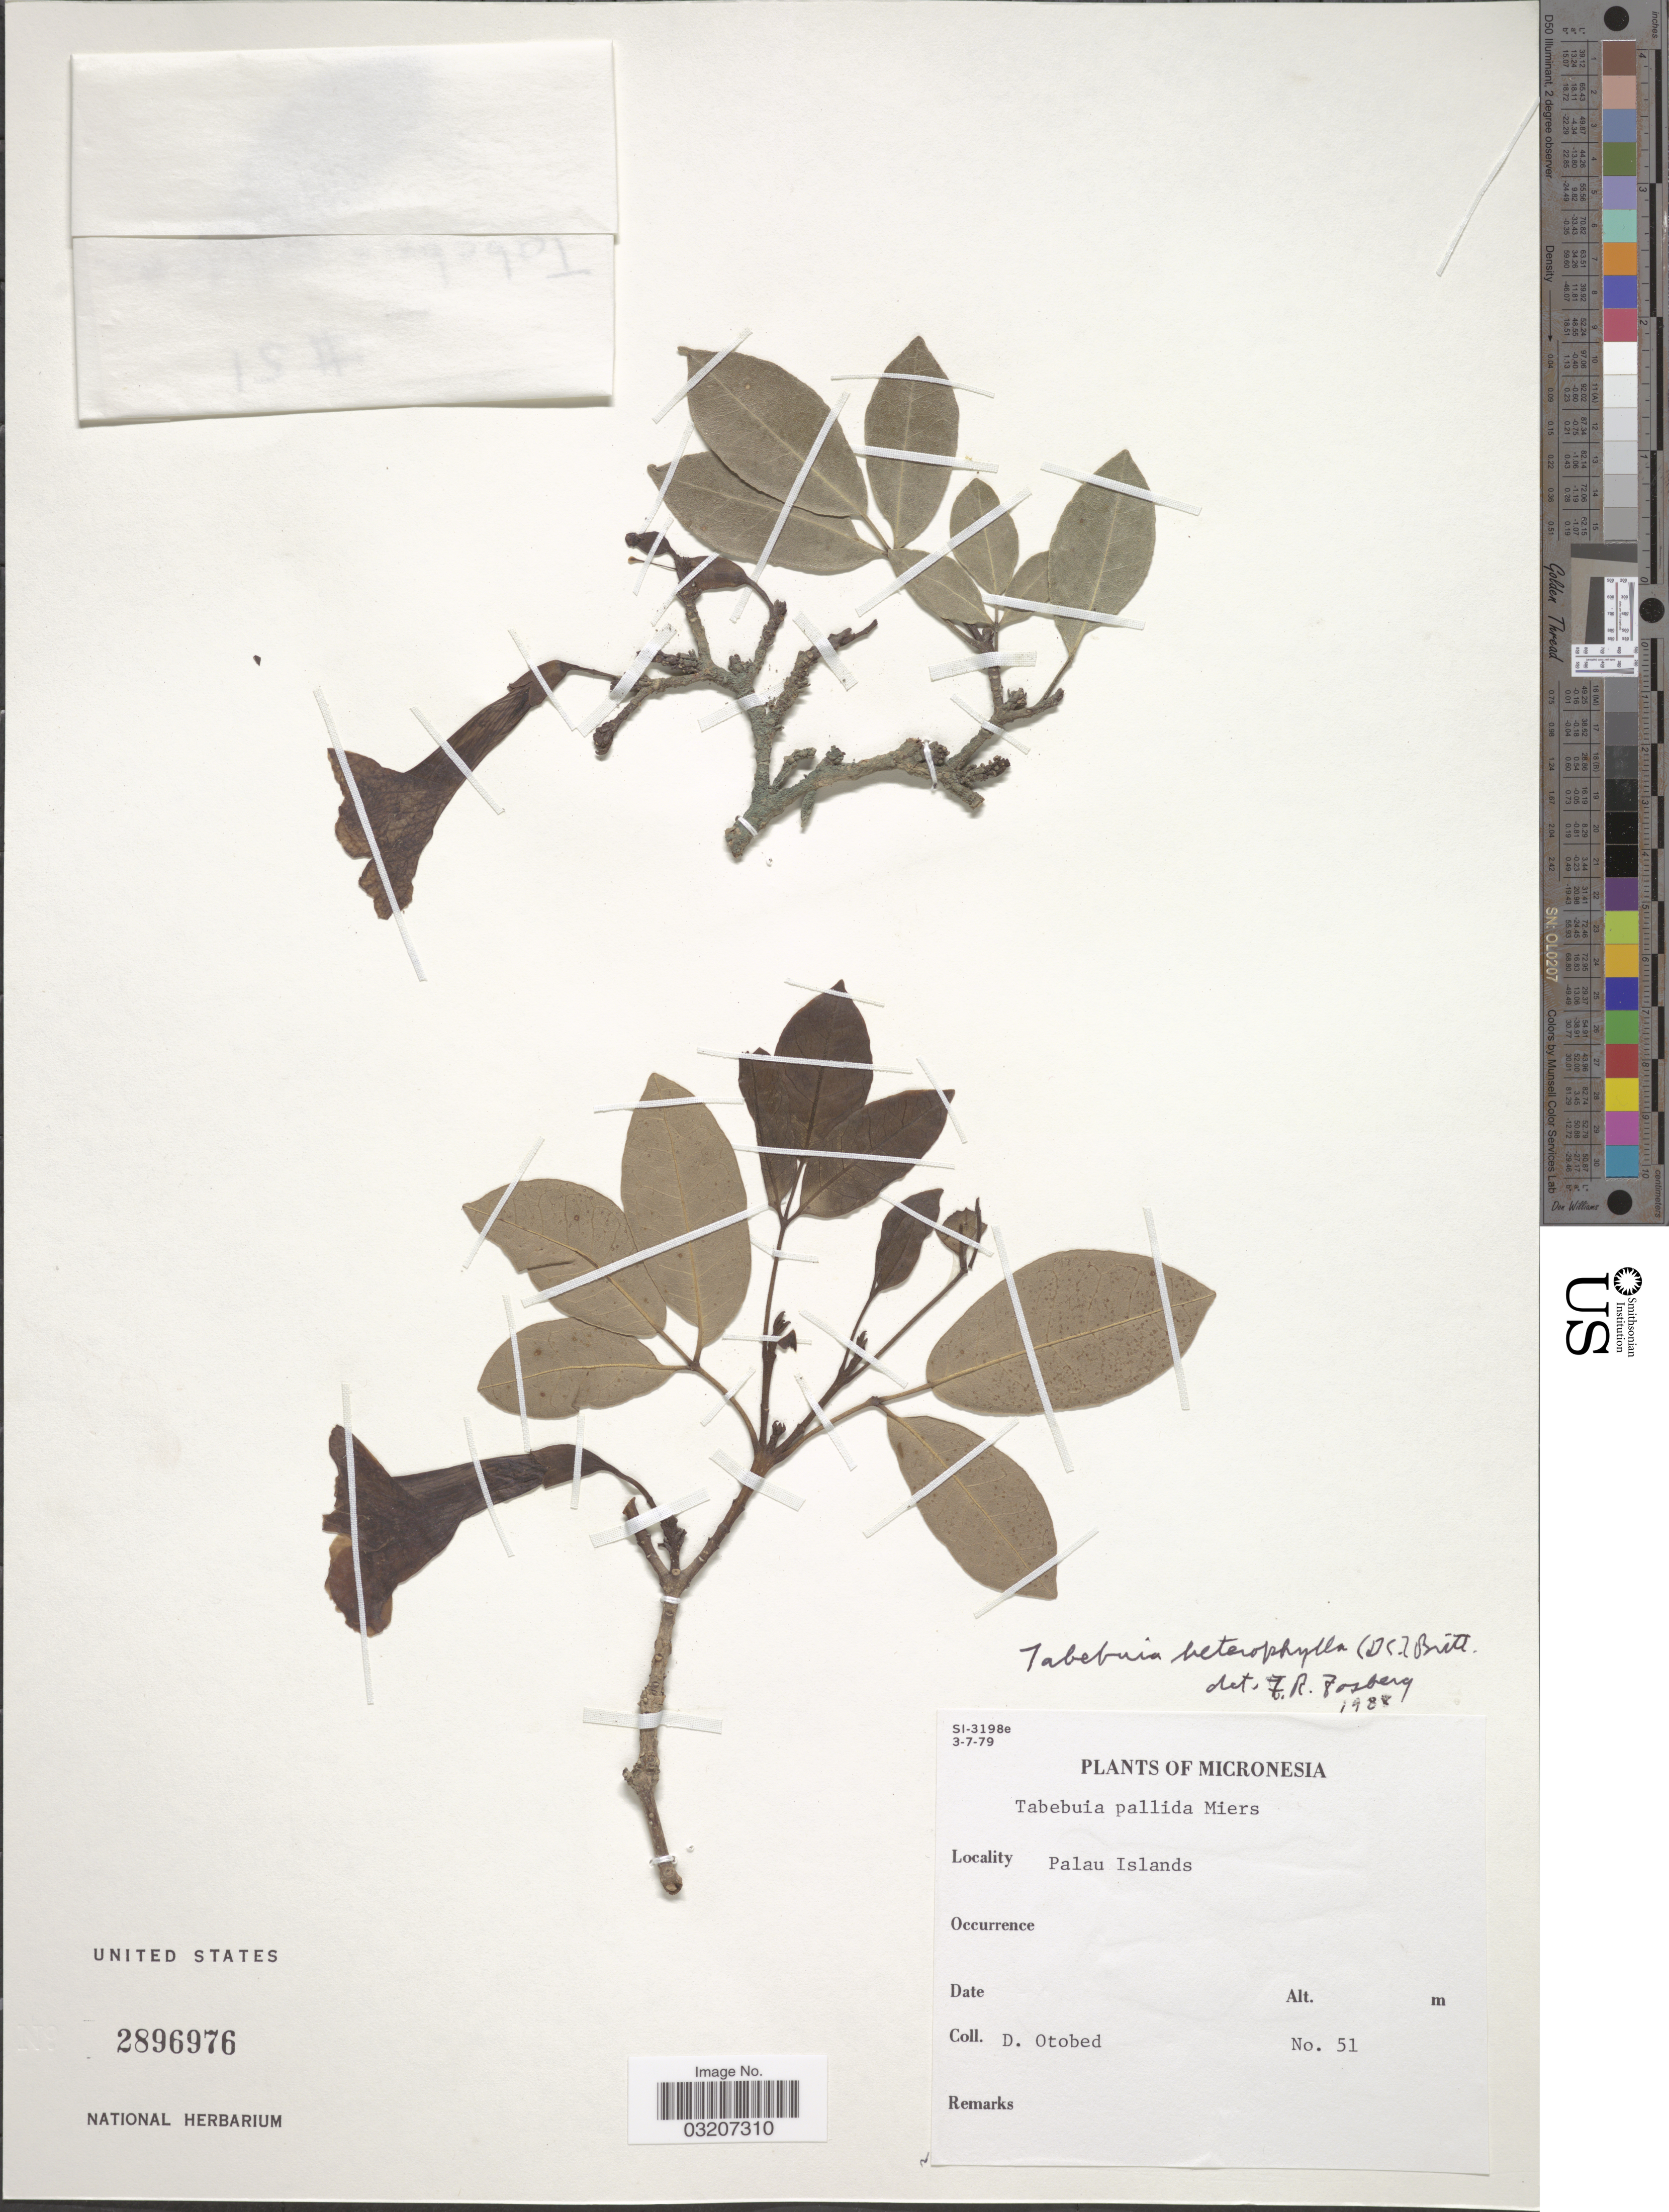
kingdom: Plantae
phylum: Tracheophyta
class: Magnoliopsida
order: Lamiales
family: Bignoniaceae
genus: Tabebuia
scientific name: Tabebuia heterophylla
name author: (DC.) Britton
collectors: D. O. Otobed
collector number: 51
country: Palau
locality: Micronesia, Palau Islands.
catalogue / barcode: US 2896976